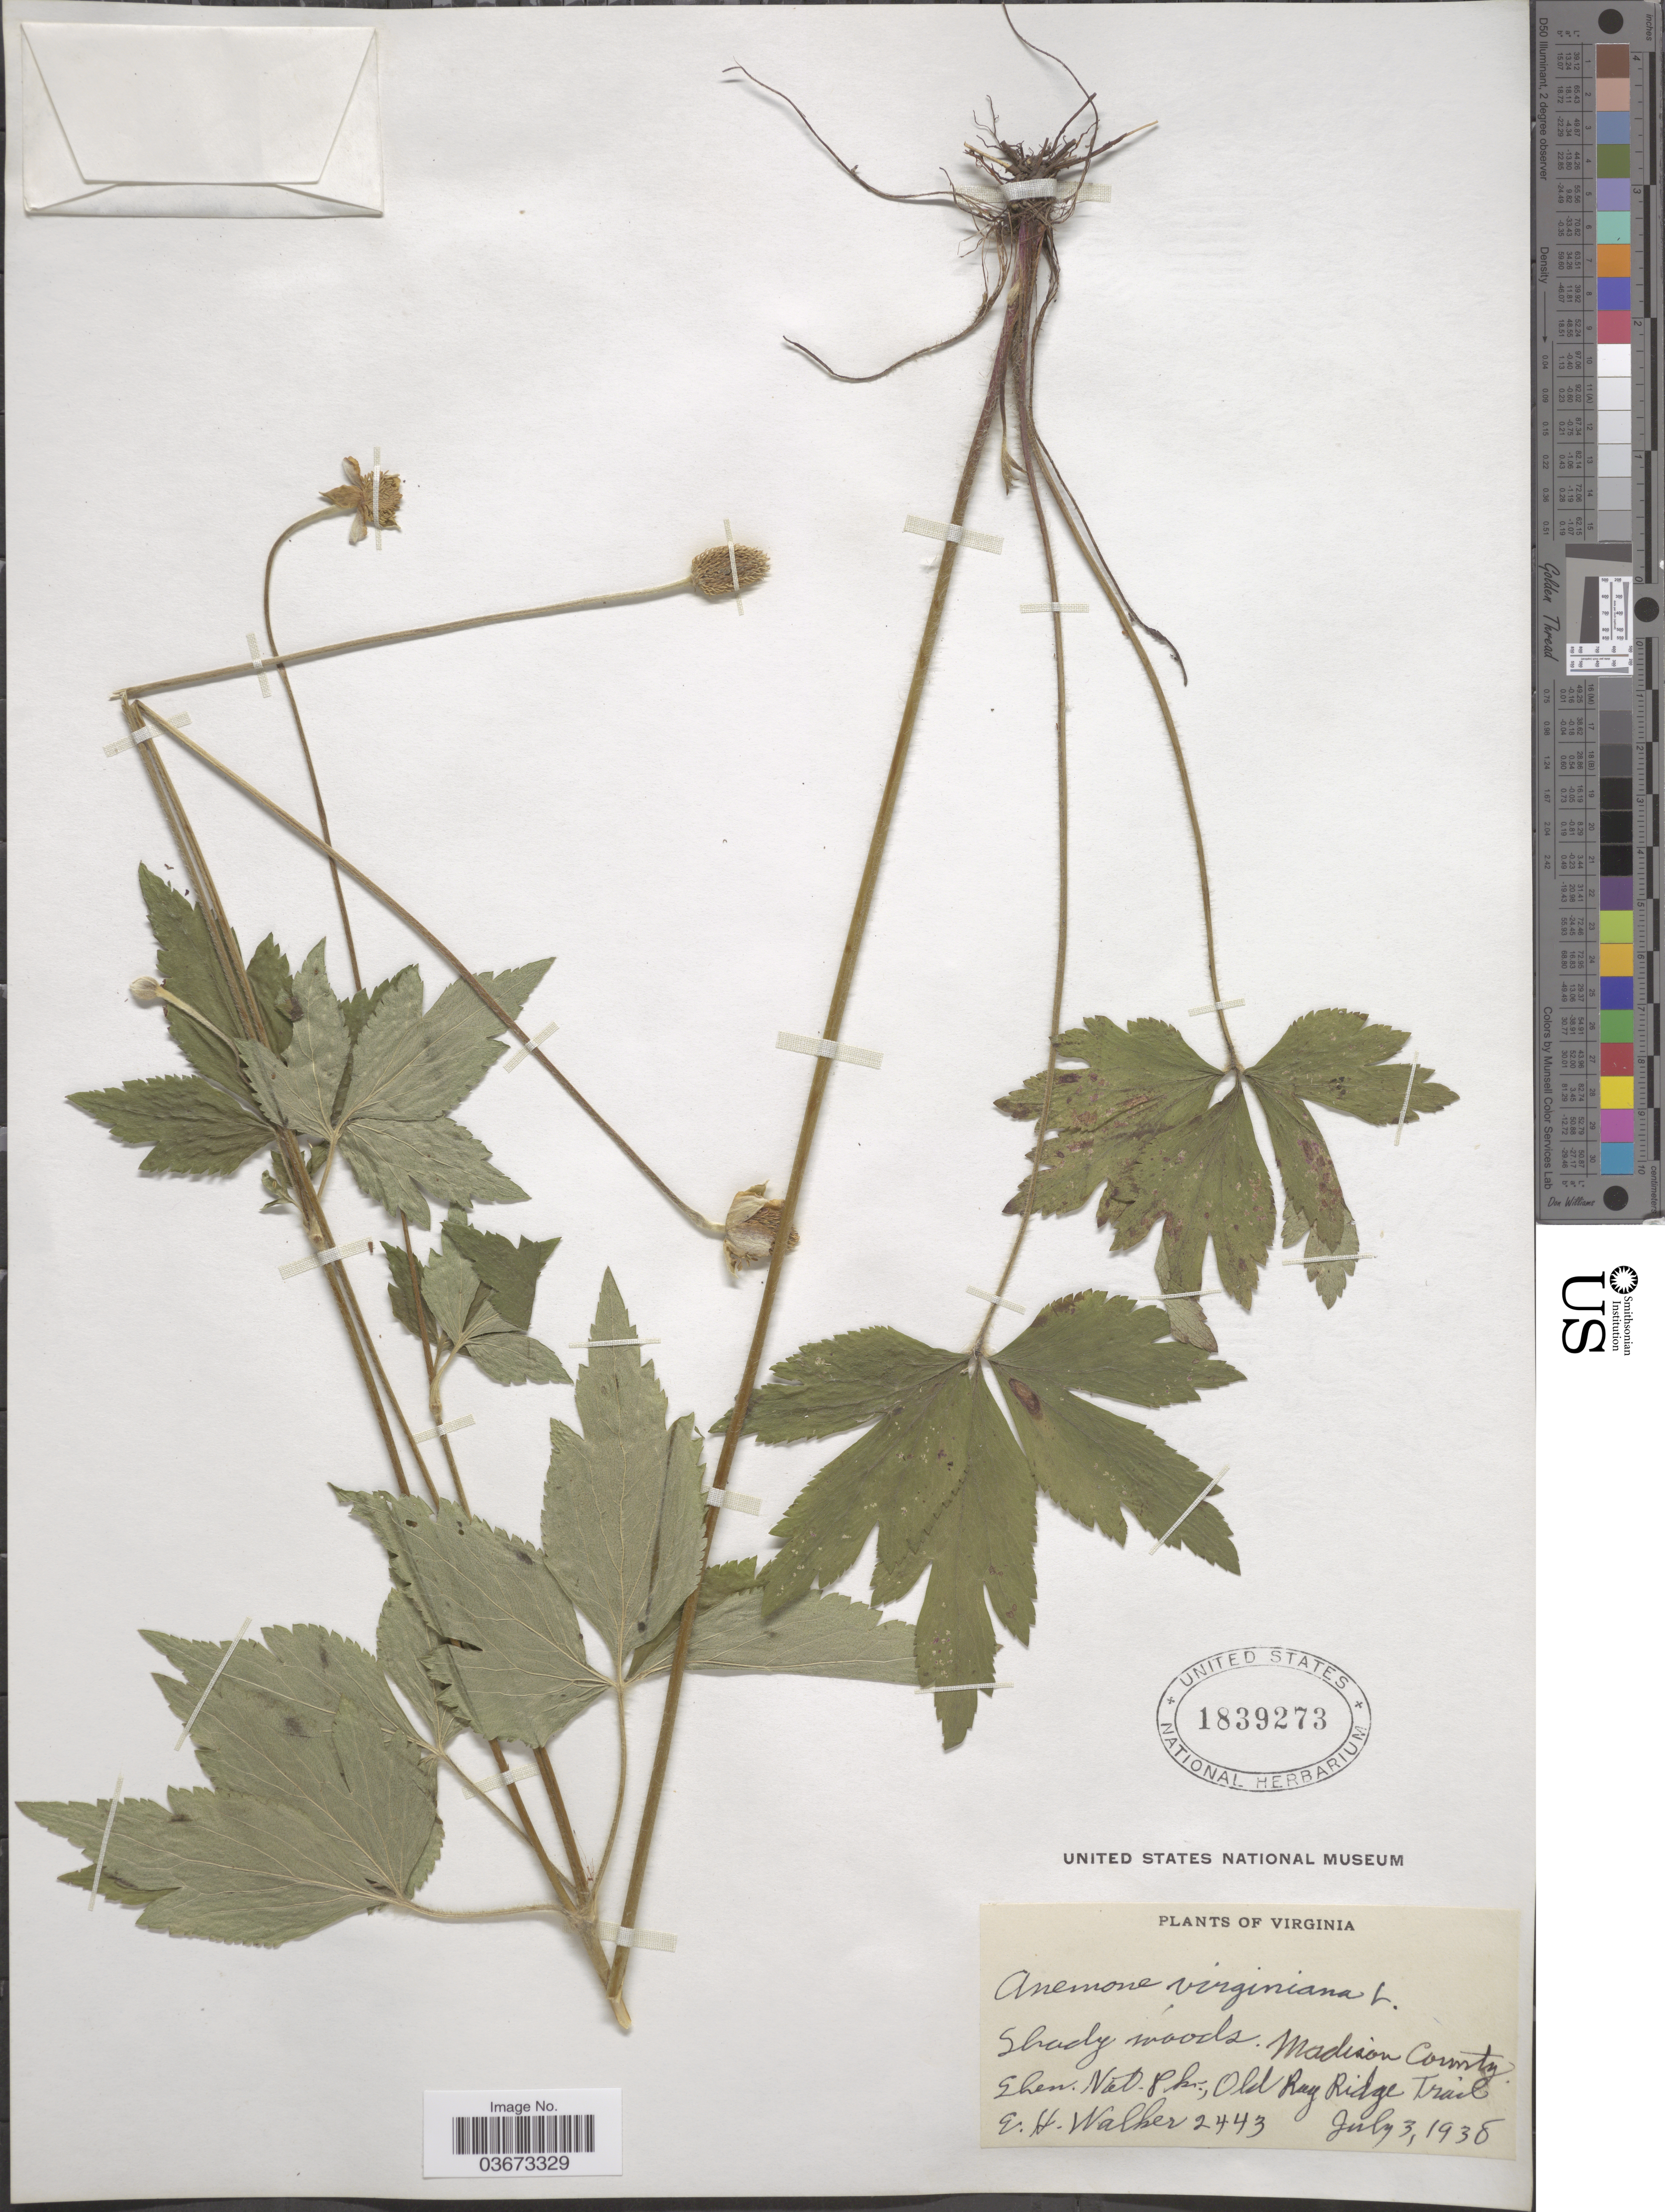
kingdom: Plantae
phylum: Tracheophyta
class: Magnoliopsida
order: Ranunculales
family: Ranunculaceae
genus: Anemone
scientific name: Anemone virginiana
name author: L.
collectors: E. H. Walker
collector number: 2443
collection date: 1938-07-03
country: United States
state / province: Virginia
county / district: Madison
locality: Shen. Nat. Pk., Old Rag Ridge Trail.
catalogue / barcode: US 1839273